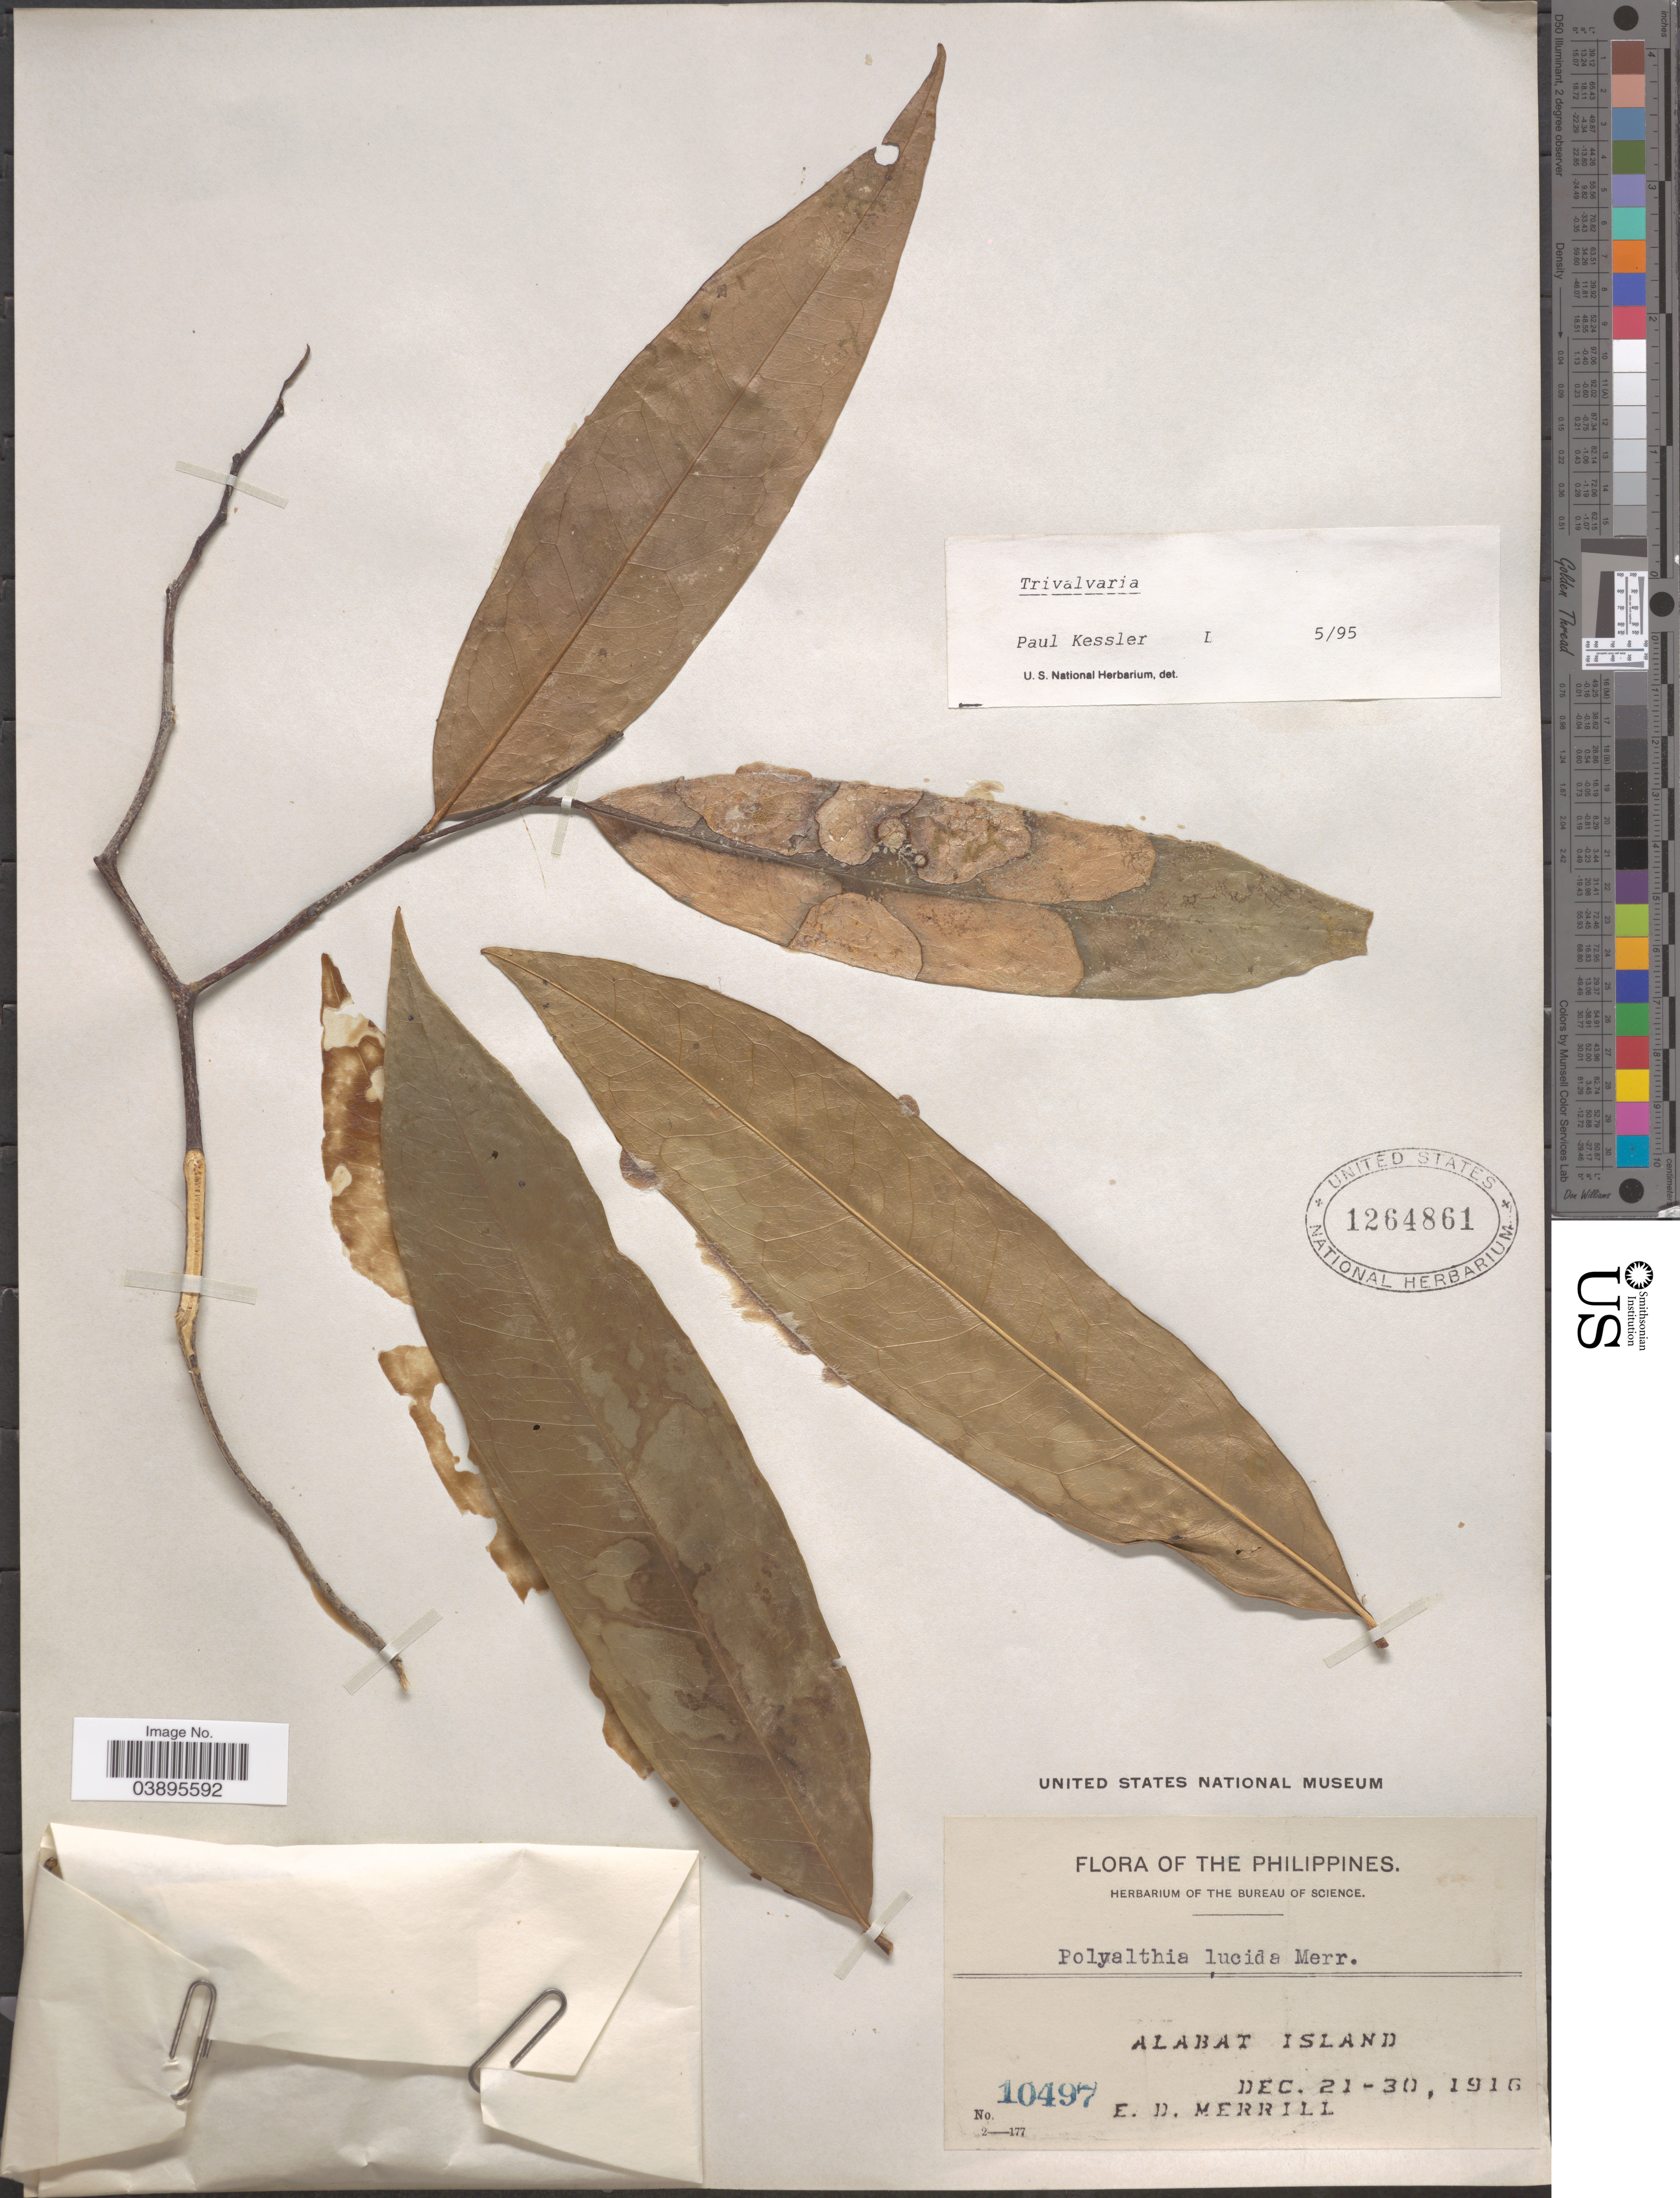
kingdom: Plantae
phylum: Tracheophyta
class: Magnoliopsida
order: Magnoliales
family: Annonaceae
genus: Trivalvaria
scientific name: Trivalvaria sp.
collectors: E. D. Merrill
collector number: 10497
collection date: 1916-12-21/1916-12-30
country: Philippines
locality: Alabat Island.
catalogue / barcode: US 1264861